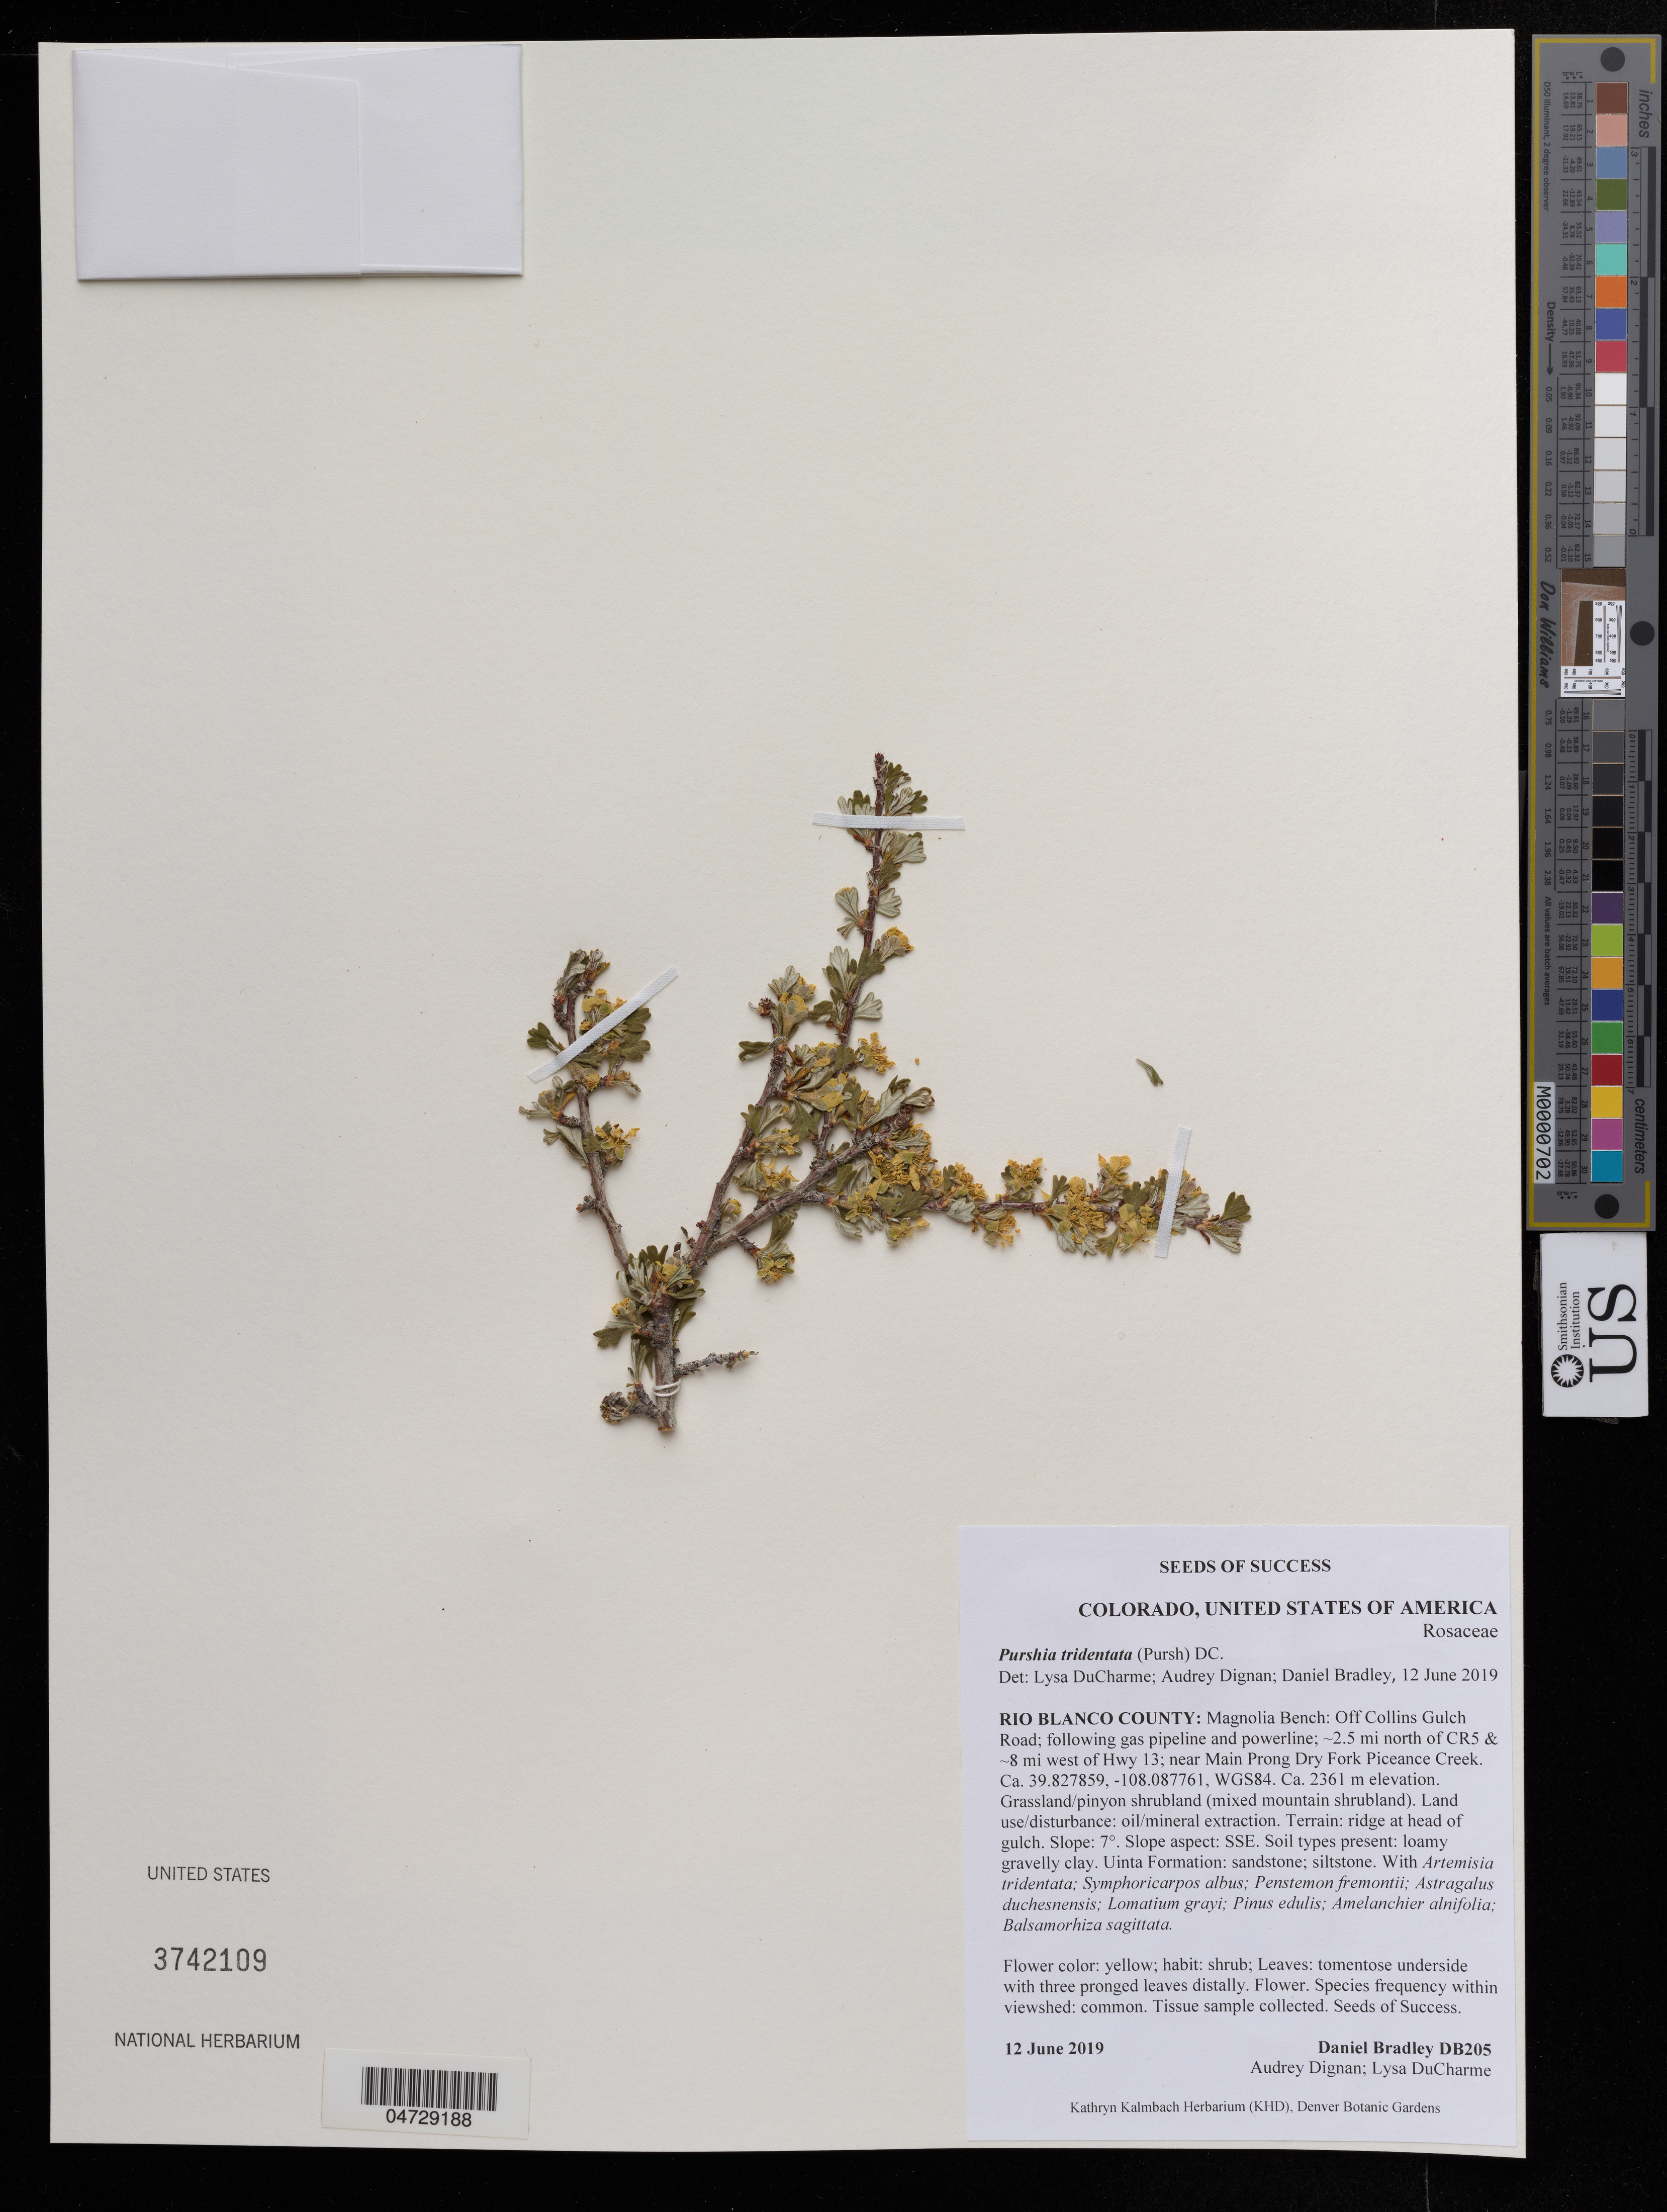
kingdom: Plantae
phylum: Tracheophyta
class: Magnoliopsida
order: Rosales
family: Rosaceae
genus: Purshia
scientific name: Purshia tridentata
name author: (Pursh) DC.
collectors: D. Bradley, A. Dignan & L. DuCharme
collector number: DB205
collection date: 2019-06-12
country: United States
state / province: Colorado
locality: Rio Blanco County: Magnolia Bench: Off Collins Gulch Road; following gas pipeline and poweline; 2.5 mi north of CR5 & 8 mi west of Hwy 13; near Main Prong Dry Fork Piceance Creek.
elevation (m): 2361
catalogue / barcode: US 3742109